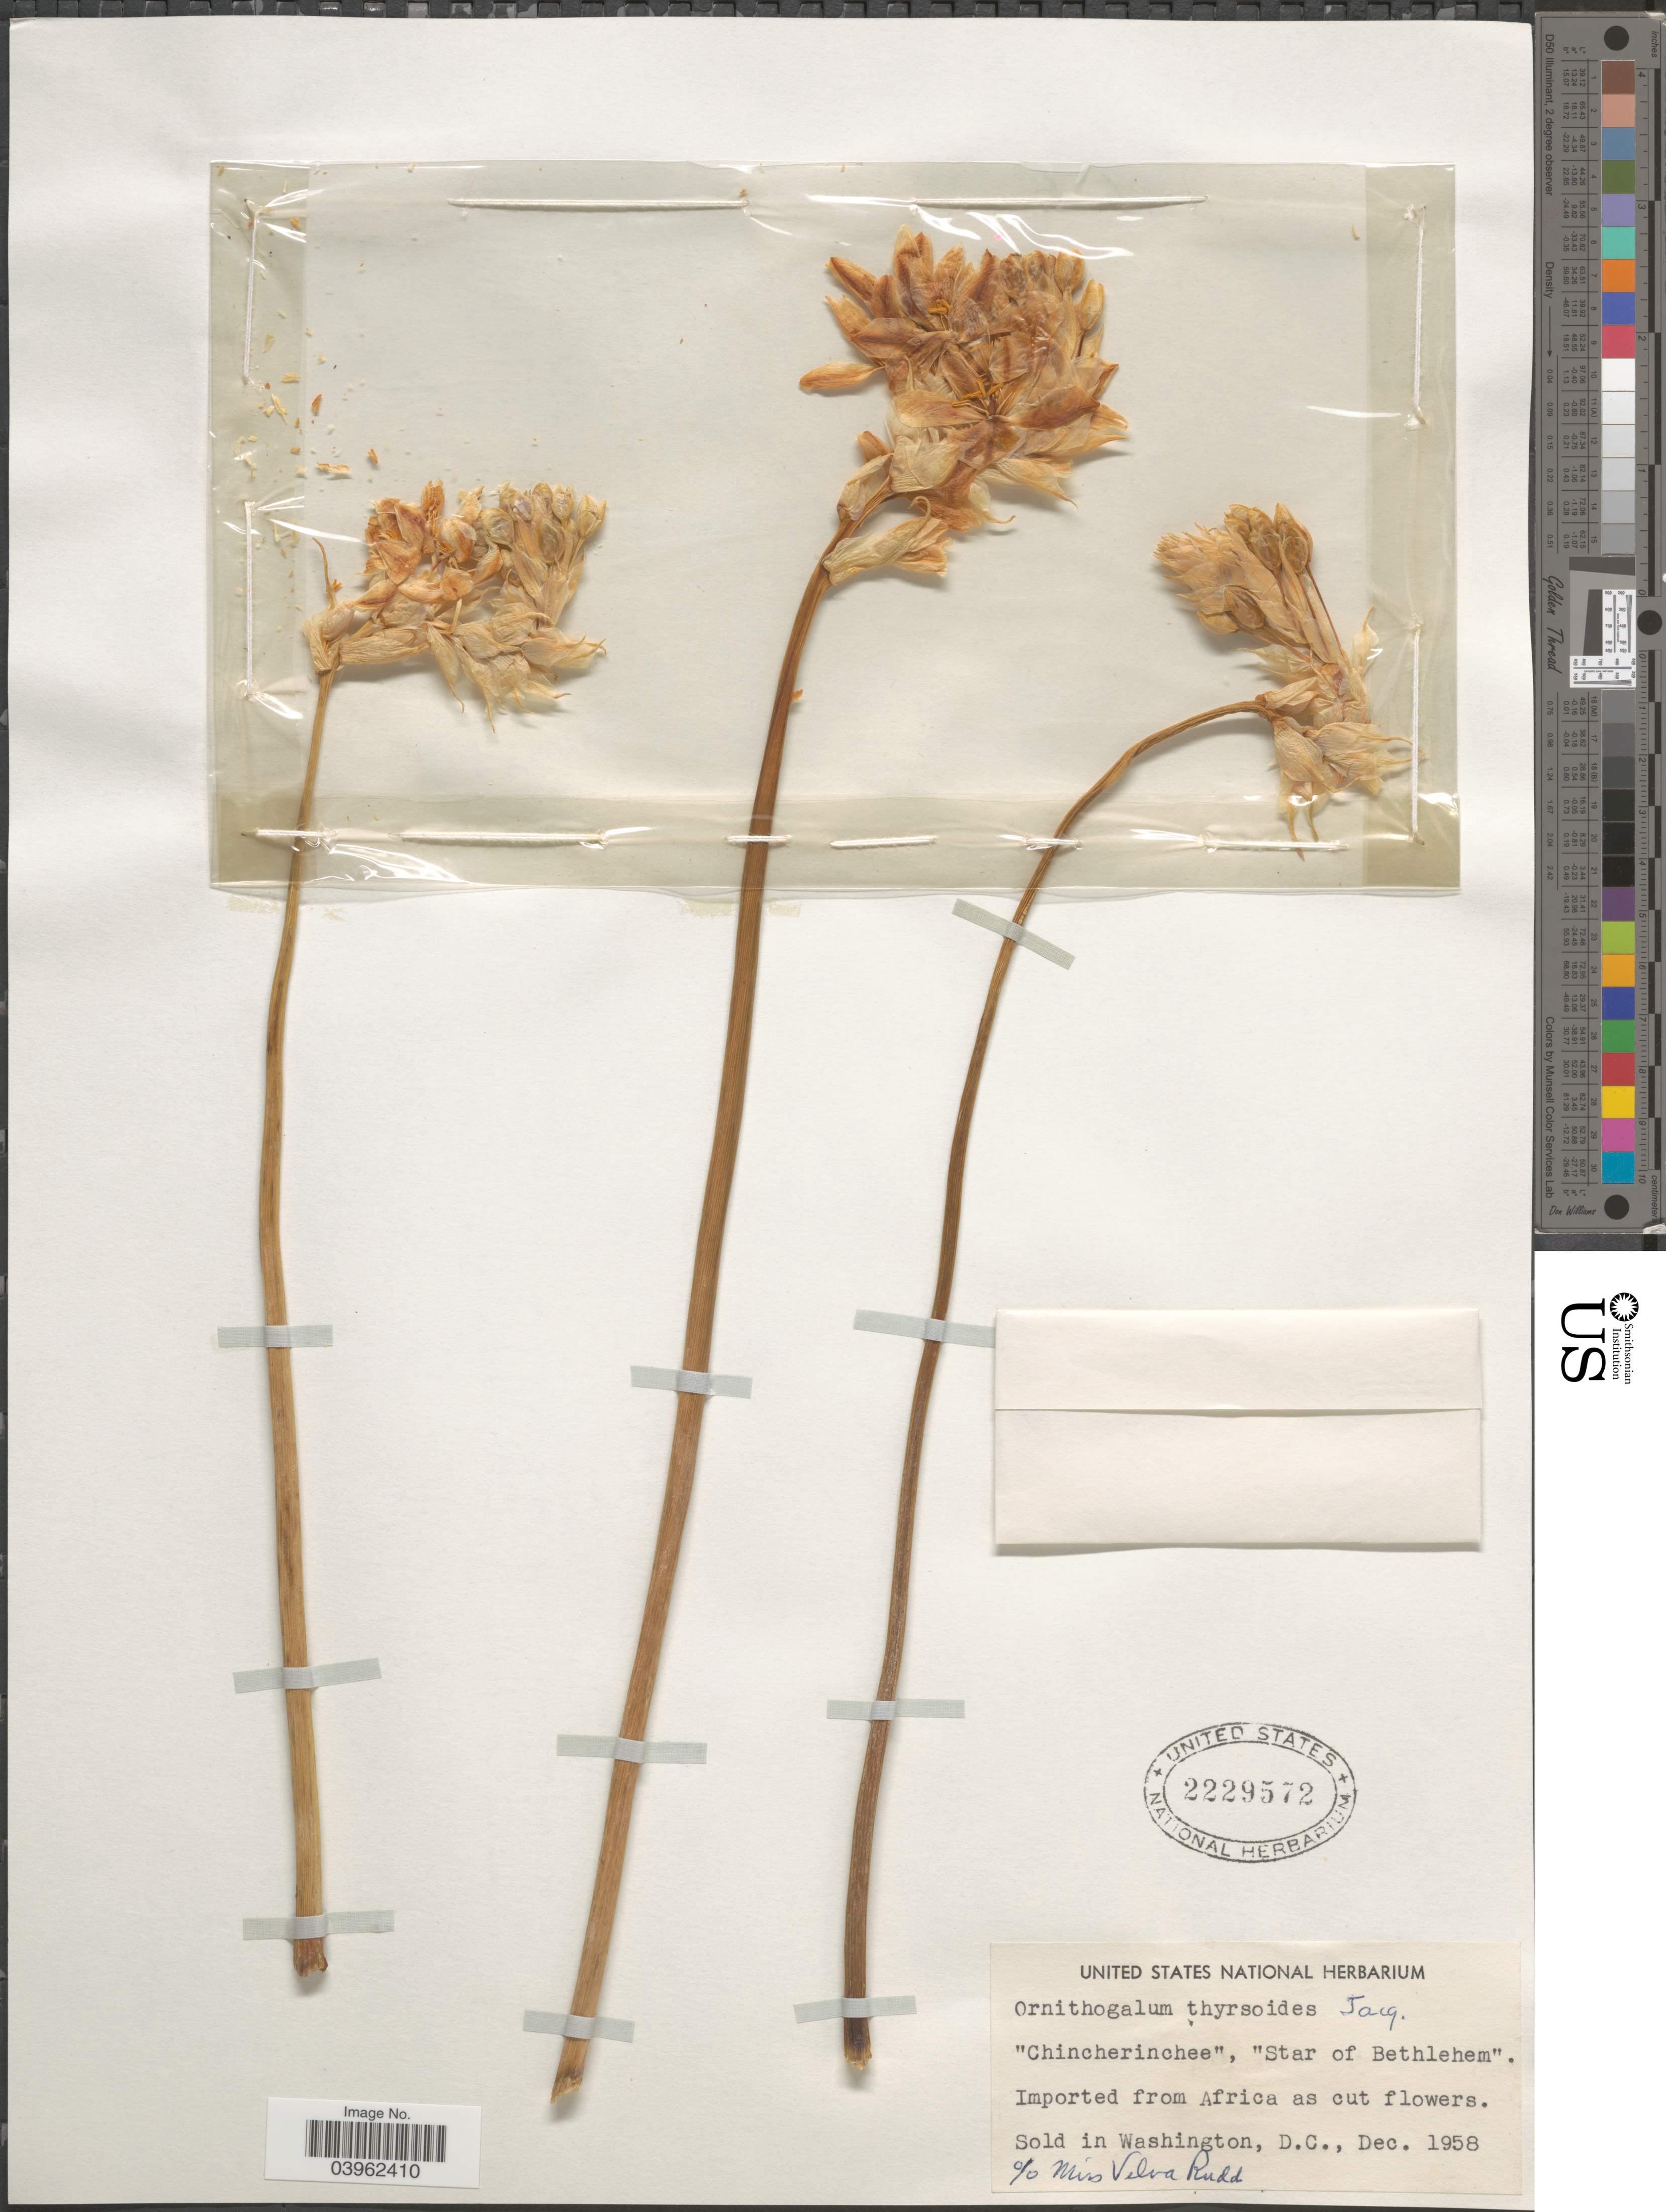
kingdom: Plantae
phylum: Tracheophyta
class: Liliopsida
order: Asparagales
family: Asparagaceae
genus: Ornithogalum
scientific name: Ornithogalum thyrsoides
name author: Jacq.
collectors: V. E. Rudd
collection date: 1958-12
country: United States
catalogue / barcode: US 2229572